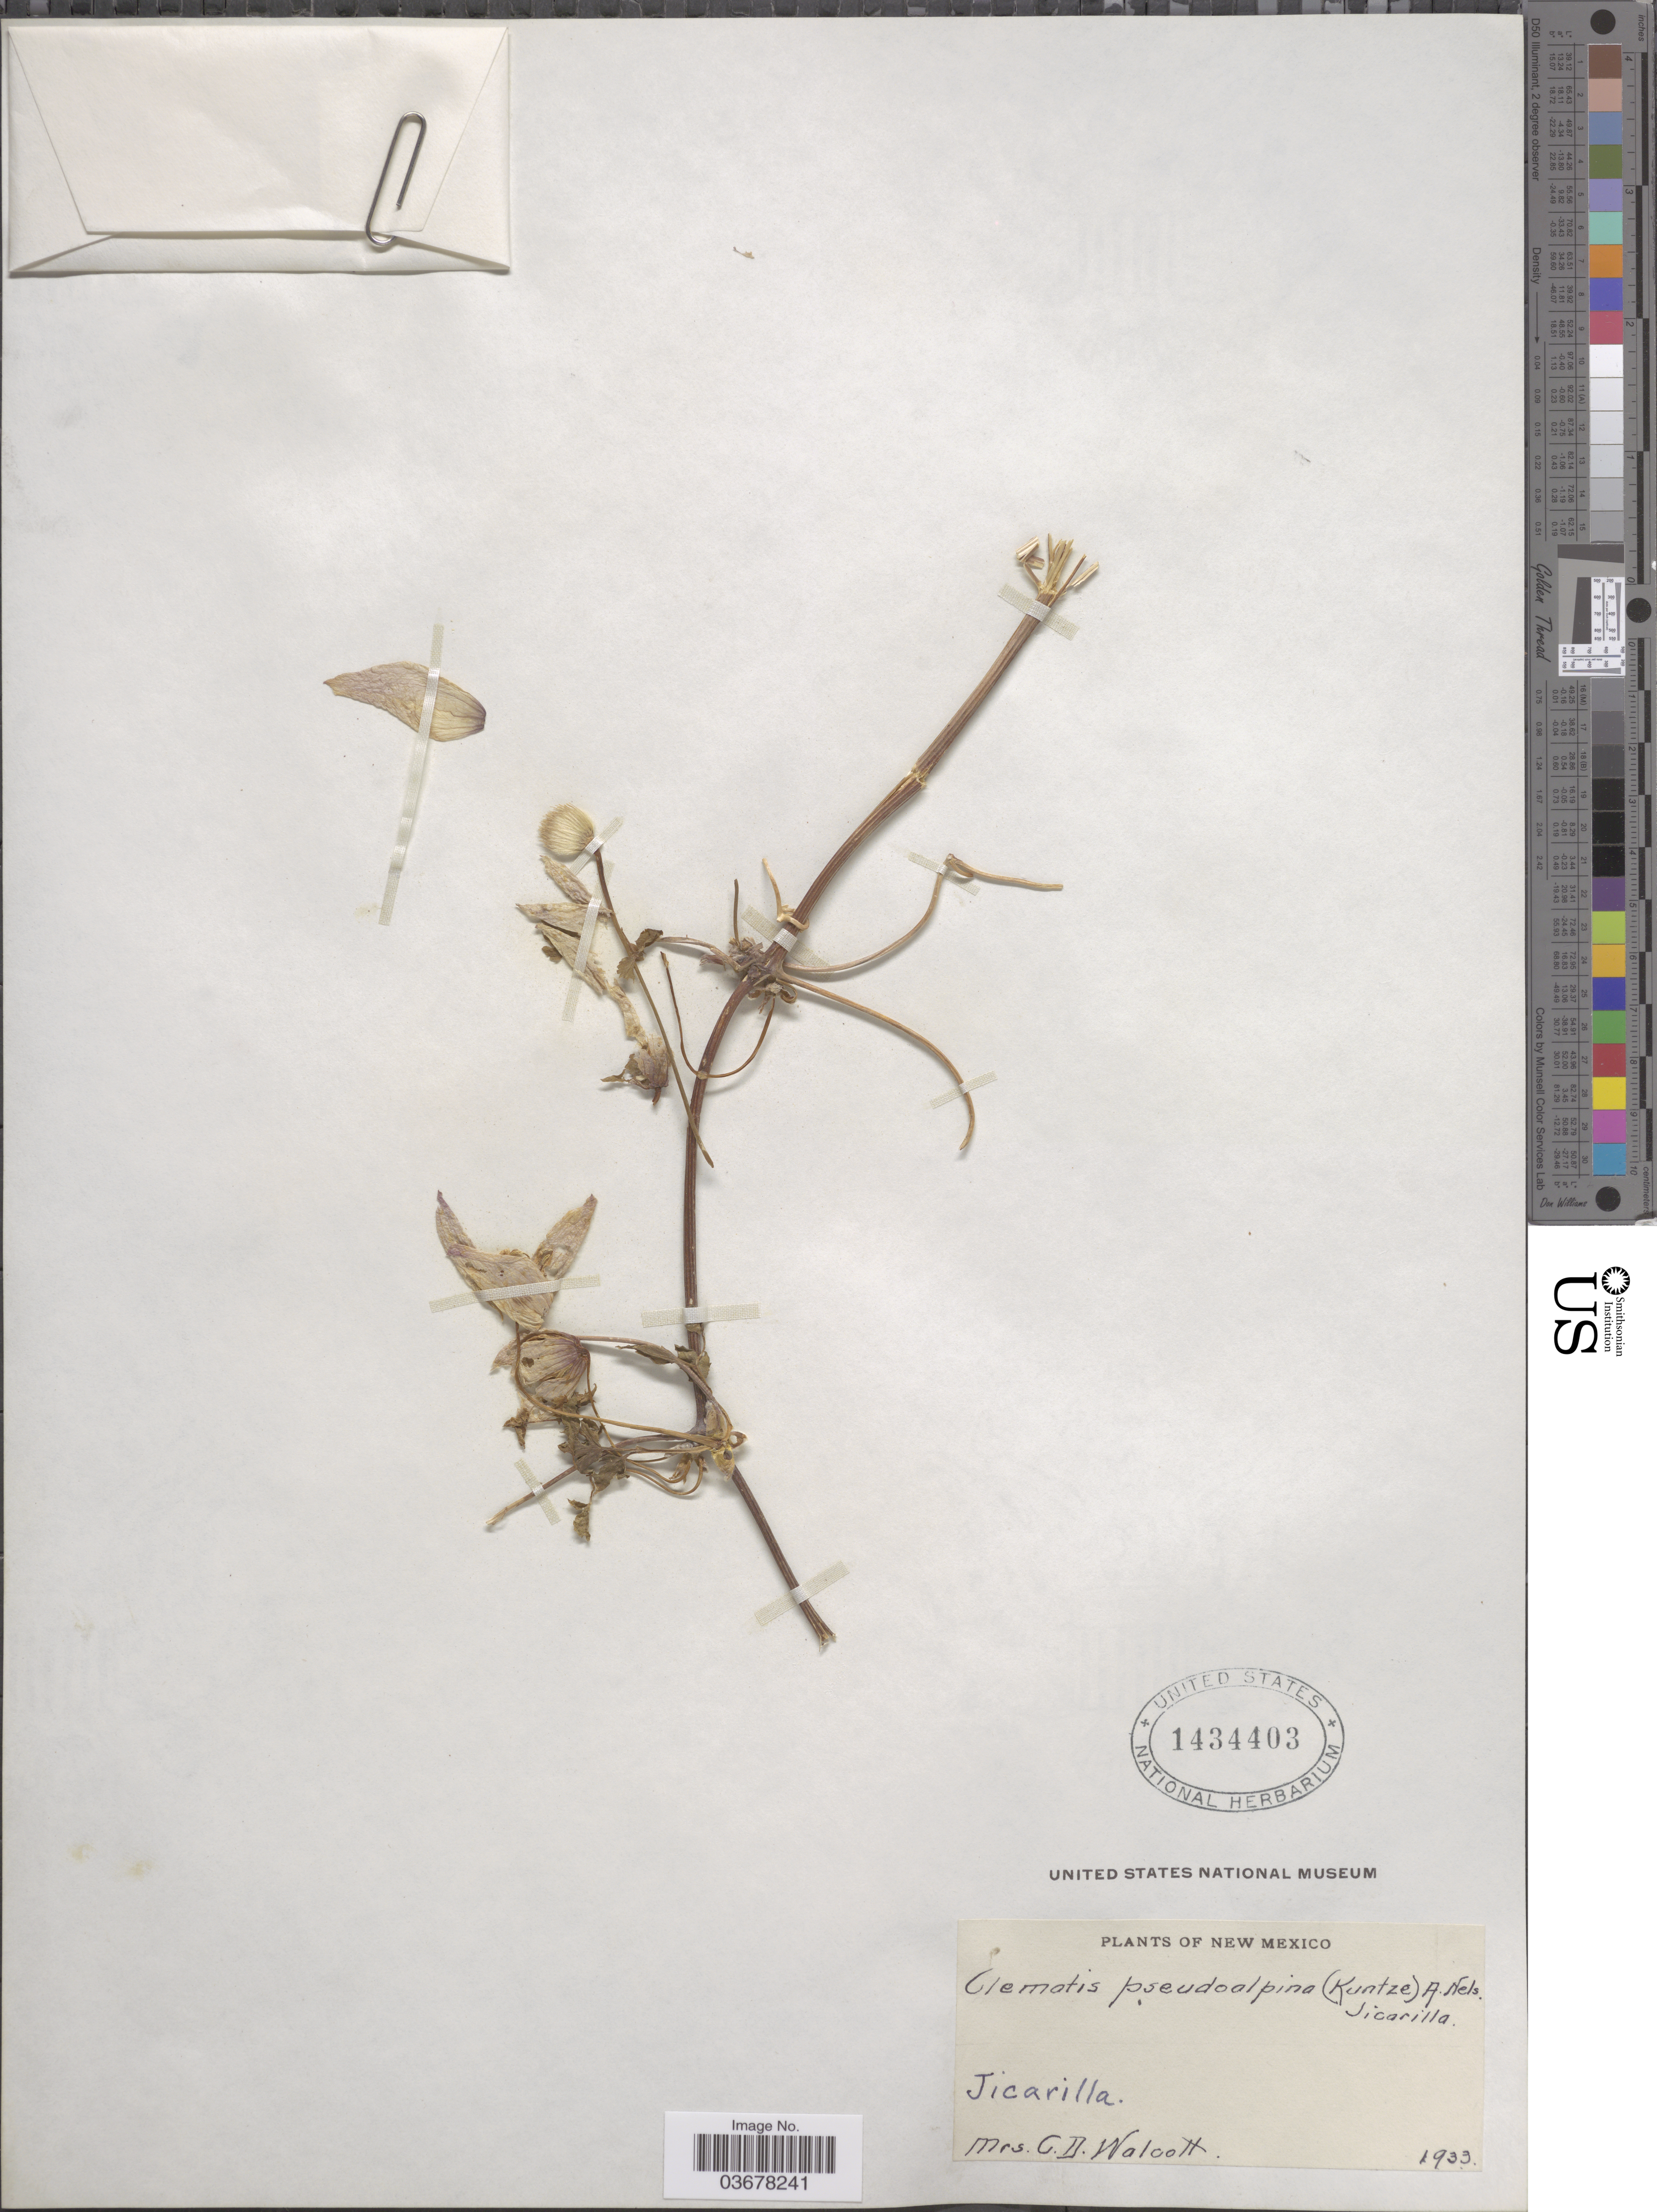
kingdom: Plantae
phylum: Tracheophyta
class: Magnoliopsida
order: Ranunculales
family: Ranunculaceae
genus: Clematis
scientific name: Clematis pseudoalpina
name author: (Kuntze) A. Nelson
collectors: C. Walcott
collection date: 1933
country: United States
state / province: New Mexico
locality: Jicarilla.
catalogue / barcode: US 1434403